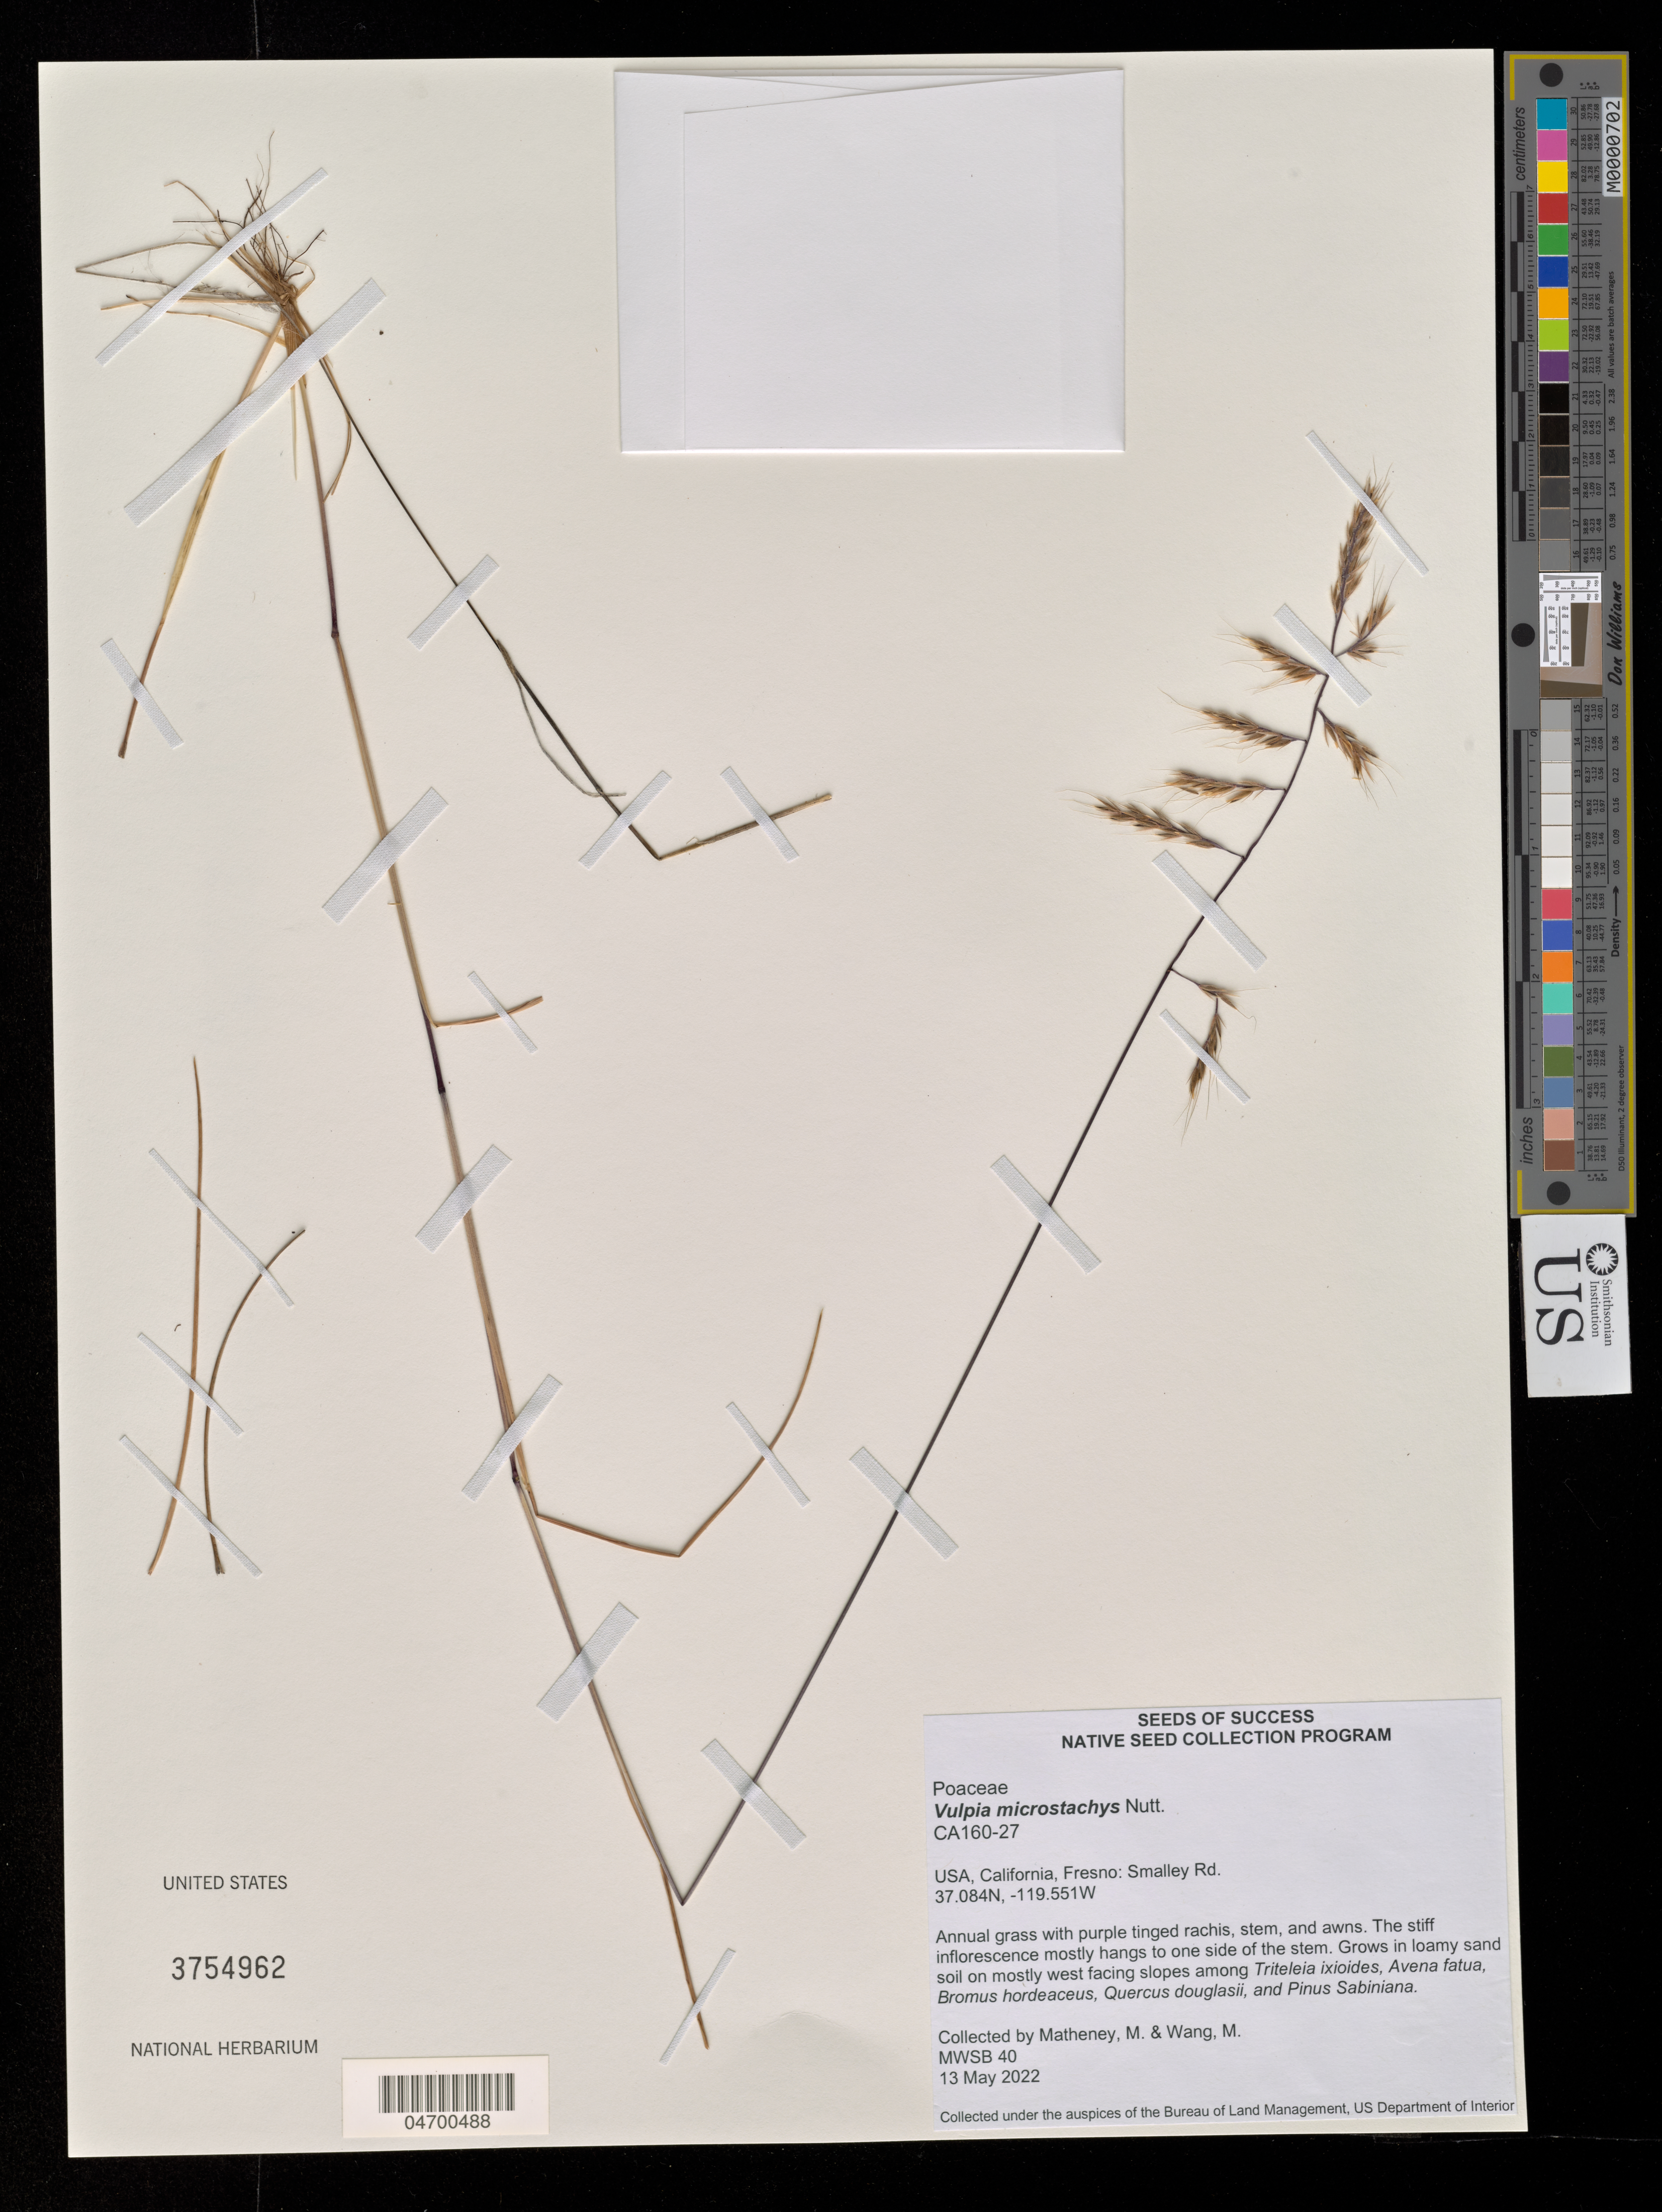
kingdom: Plantae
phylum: Tracheophyta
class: Liliopsida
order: Poales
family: Poaceae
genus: Vulpia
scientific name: Vulpia microstachys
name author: (Nutt.) Munro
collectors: H. Collins & M. Wang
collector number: MWSB 40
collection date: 2022-05-13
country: United States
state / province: California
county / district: Fresno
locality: Fresno: Smalley Rd.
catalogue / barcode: US 3754962